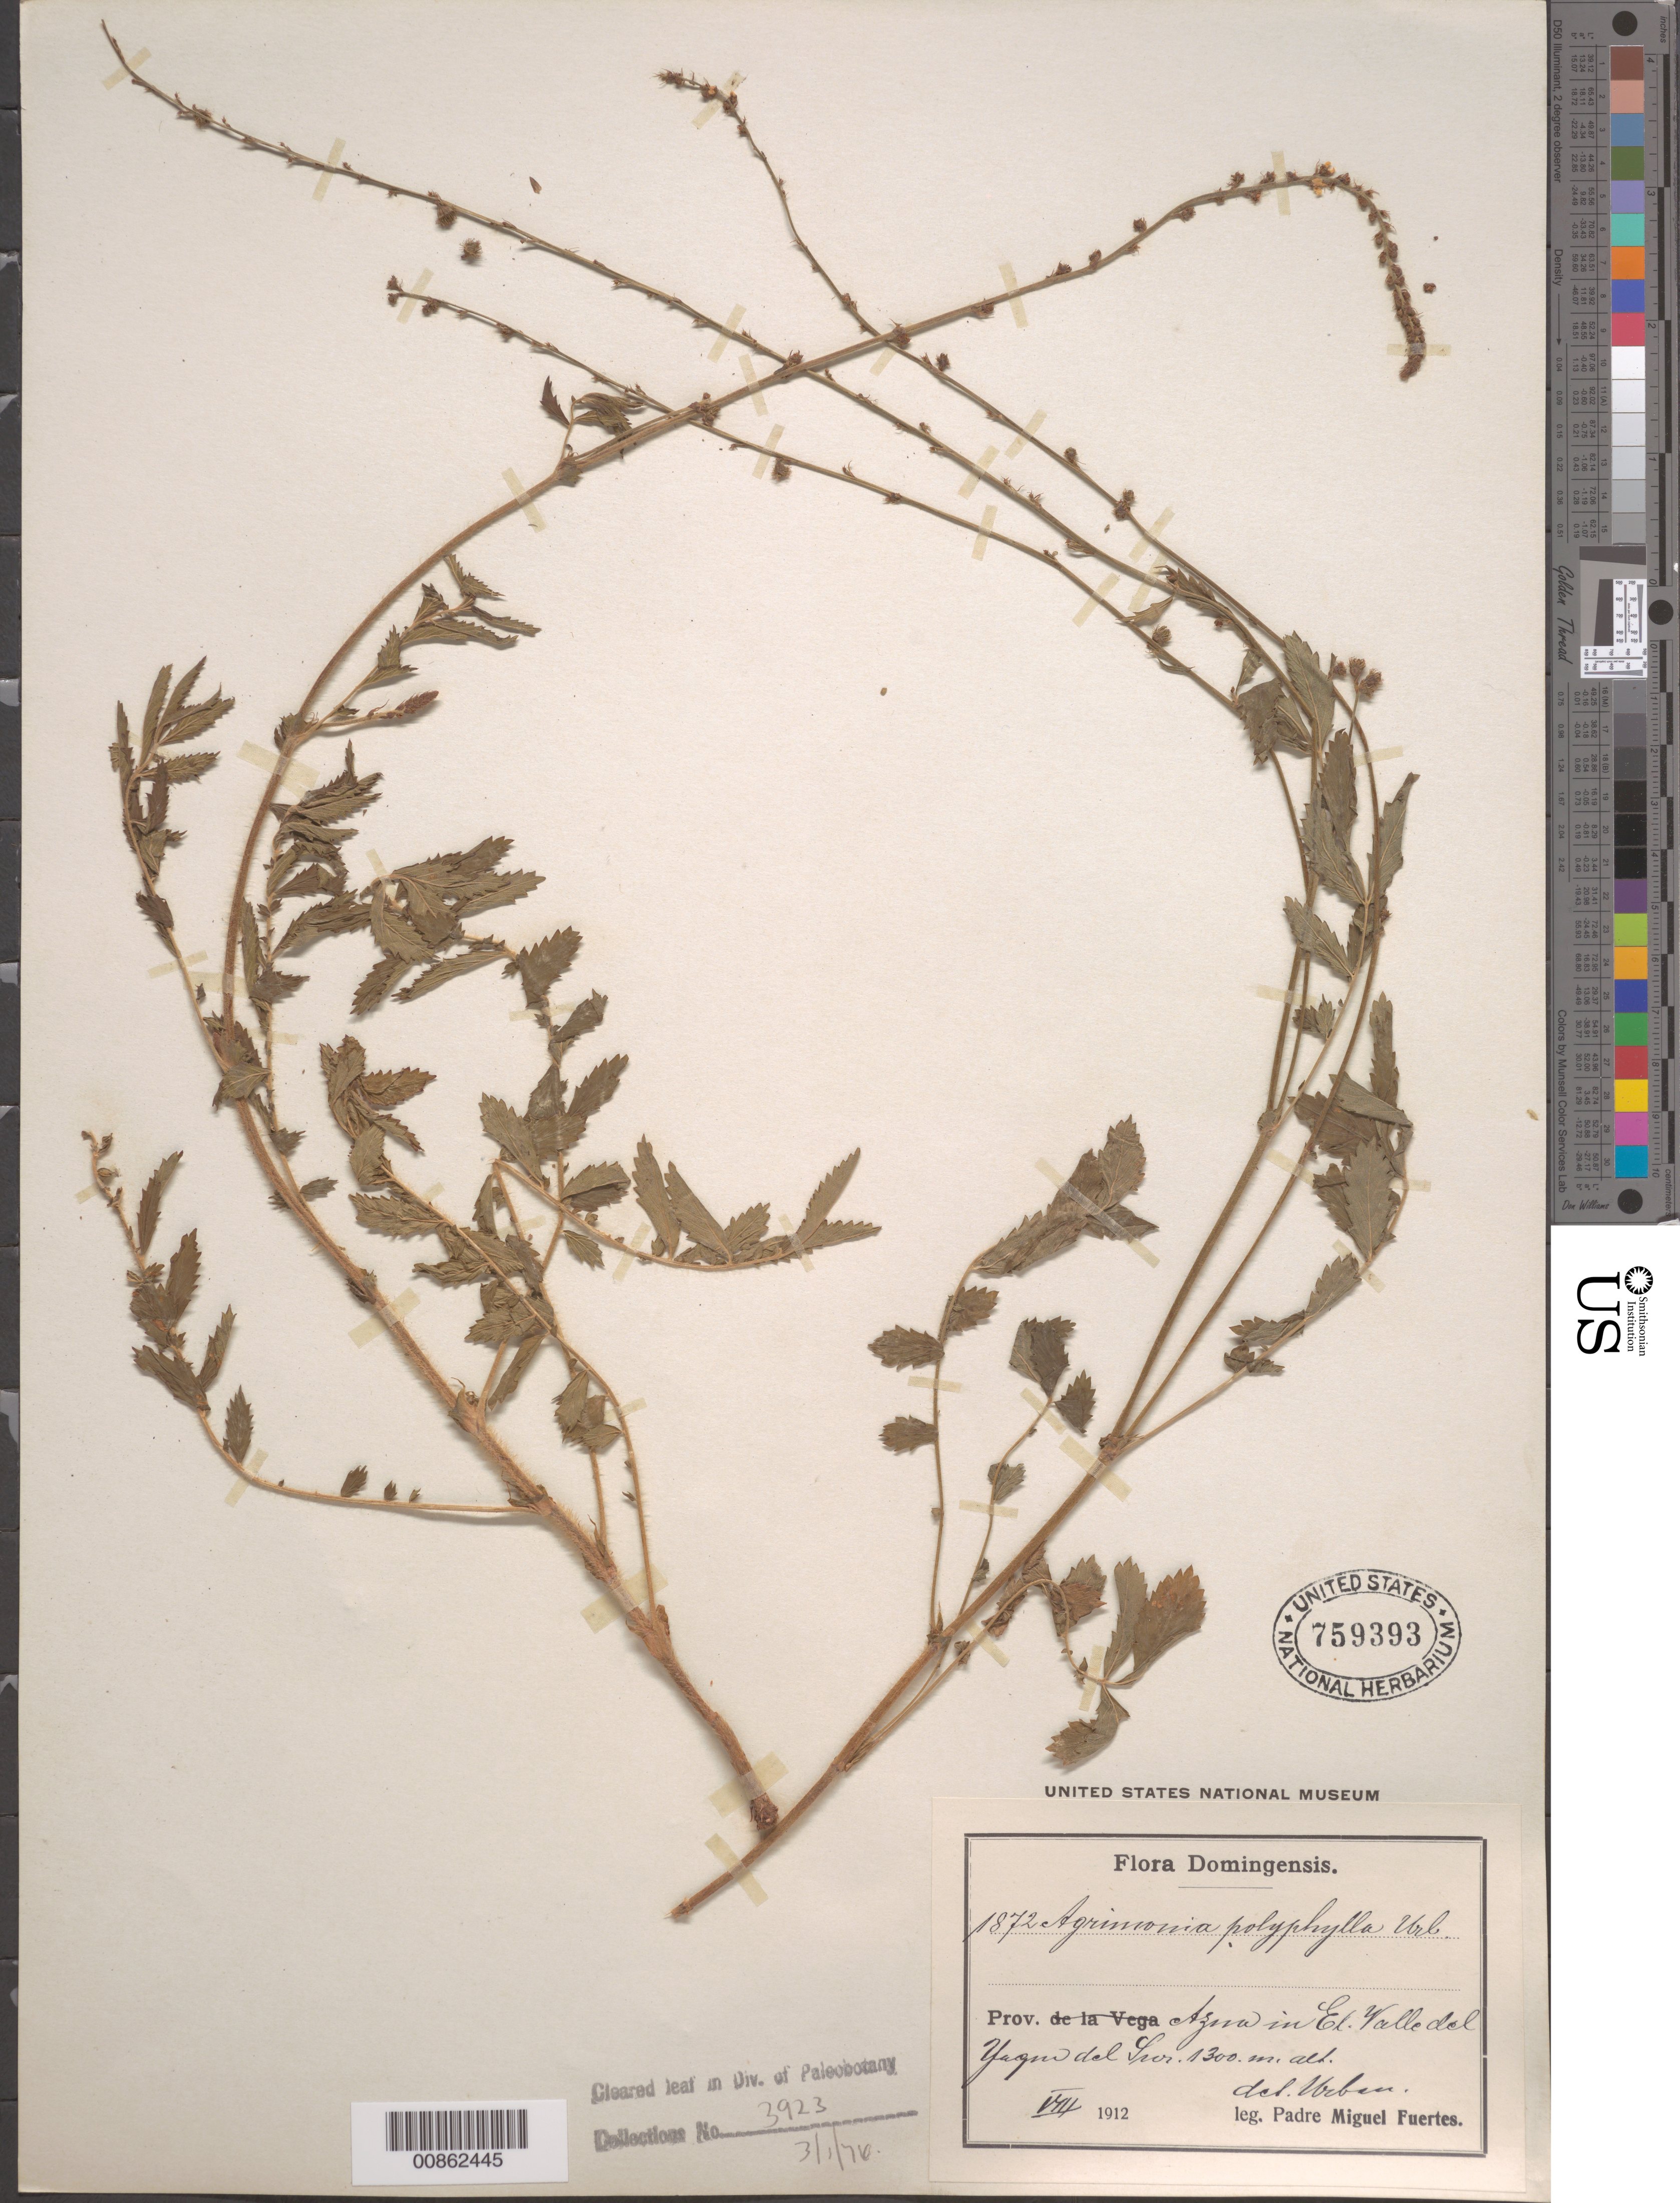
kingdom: Plantae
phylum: Tracheophyta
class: Magnoliopsida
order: Rosales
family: Rosaceae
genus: Agrimonia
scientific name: Agrimonia polyphylla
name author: Urb.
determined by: Urban, Ignatz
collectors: M. D. Fuertes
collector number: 1872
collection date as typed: Aug 1912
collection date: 1912-08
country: Dominican Republic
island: Hispaniola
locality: Azua in El Valle del Yaque del Sur.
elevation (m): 1300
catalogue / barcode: US 759393